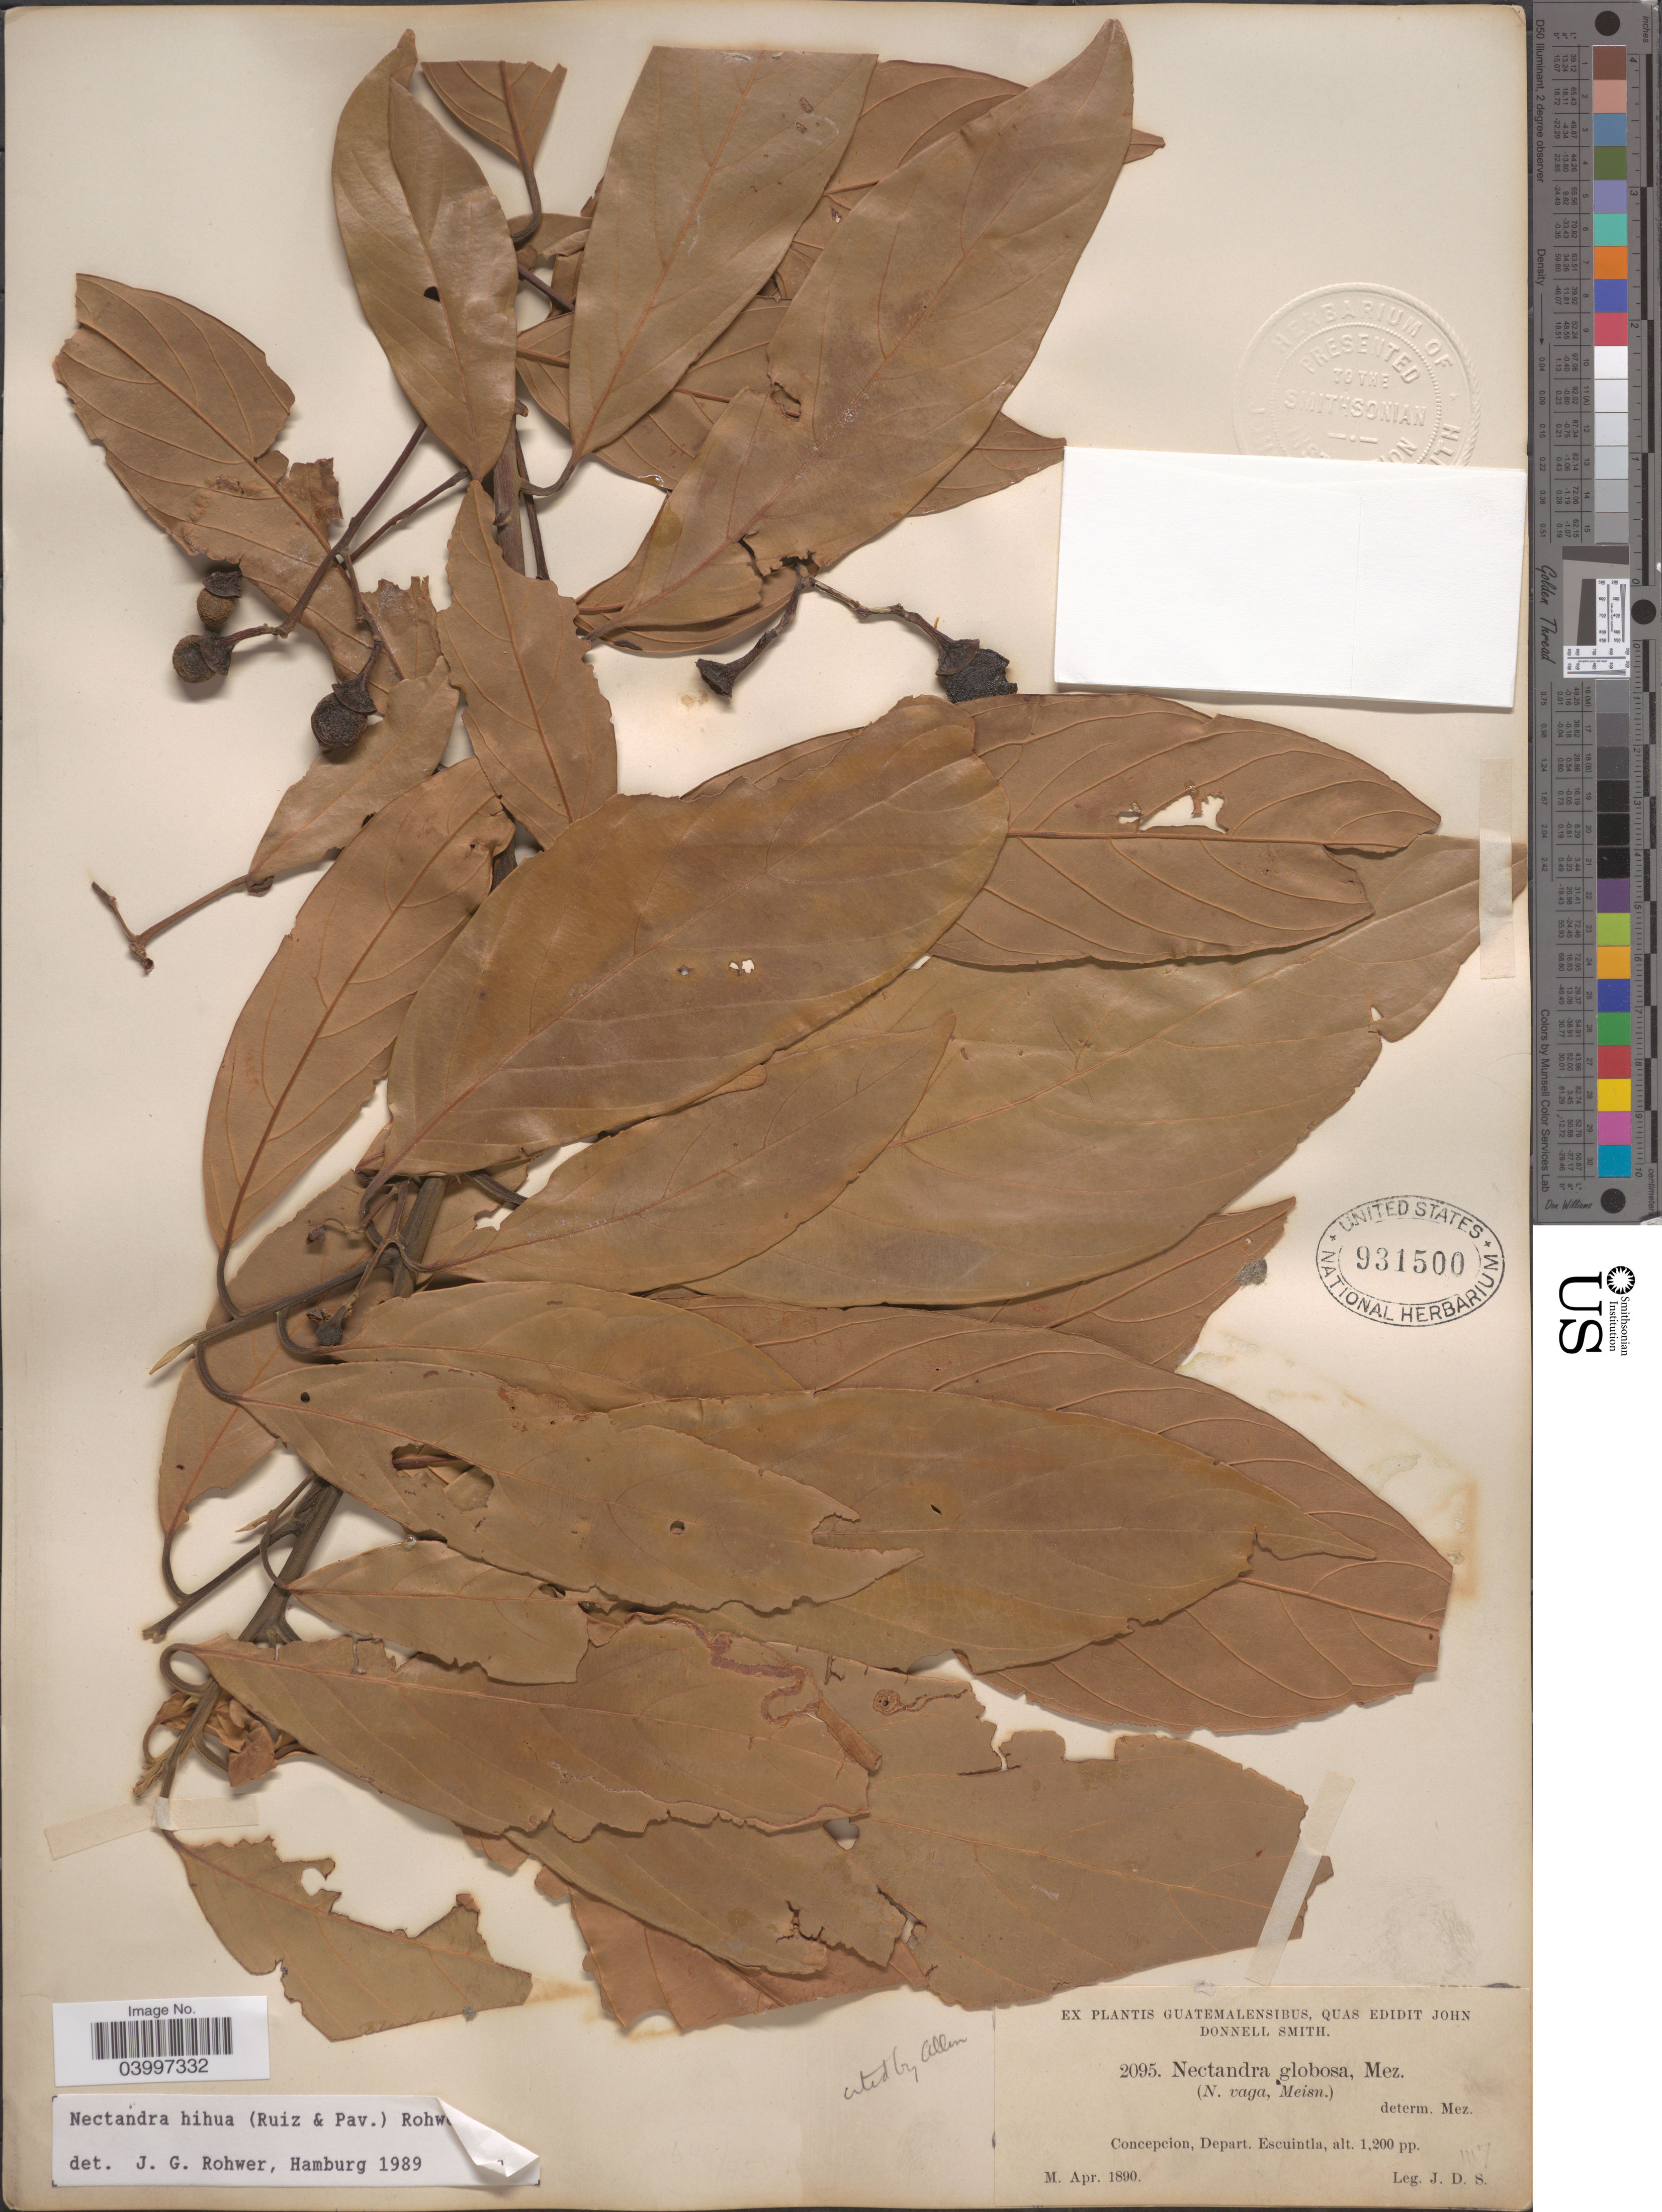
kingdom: Plantae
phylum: Tracheophyta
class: Magnoliopsida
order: Laurales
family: Lauraceae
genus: Nectandra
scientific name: Nectandra hihua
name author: (Ruiz & Pav.) Rohwer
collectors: J. Donnell Smith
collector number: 2095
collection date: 1890-04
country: Guatemala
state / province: Escuintla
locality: Concepcion, Depart. Escuintla.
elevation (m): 366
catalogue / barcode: US 931500